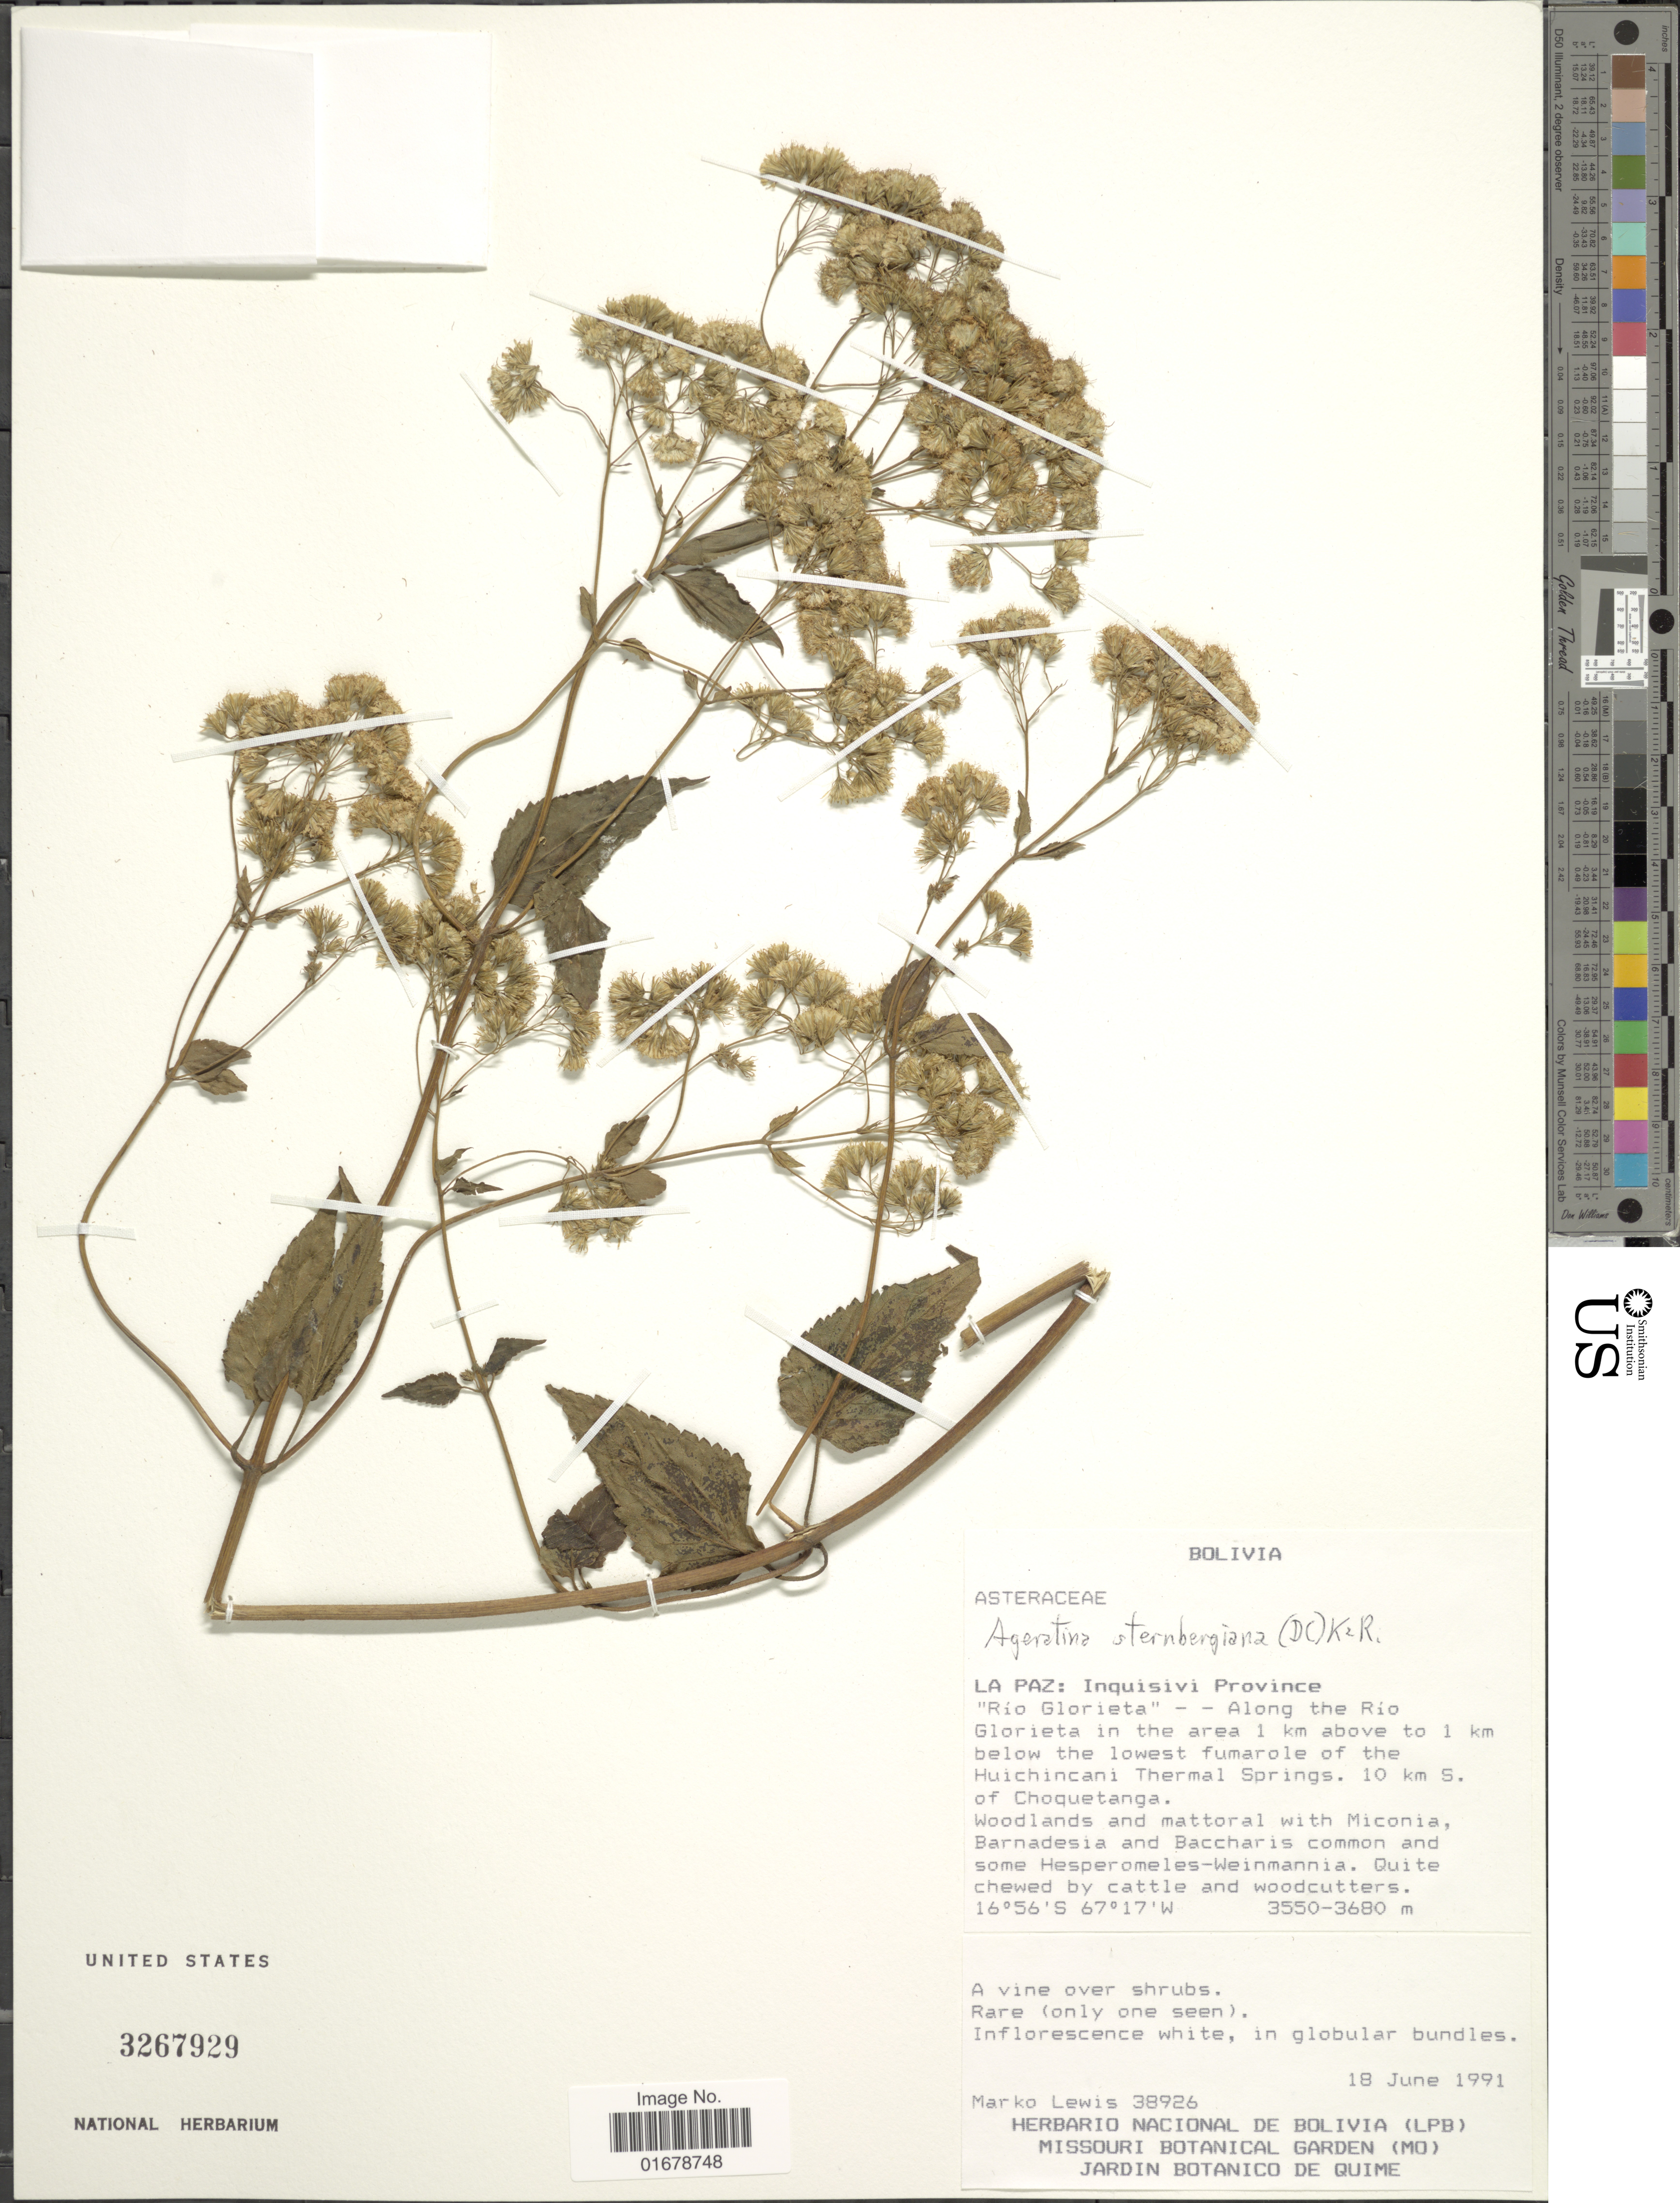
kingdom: Plantae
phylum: Tracheophyta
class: Magnoliopsida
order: Asterales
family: Asteraceae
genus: Ageratina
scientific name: Ageratina sternbergiana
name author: (DC.) R.M. King & H. Rob.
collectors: M. A. Lewis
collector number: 38926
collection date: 1991-06-18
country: Bolivia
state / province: La Paz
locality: La Paz: Inquisivi Province, "Rio Glorieta" , Along the Rio Glorieta in the area 1 km above to 1 km below the lowest fumarole of the Huichincani Thermal Springs, 10 km S. of Choquetanga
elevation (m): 3550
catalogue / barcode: US 3267929